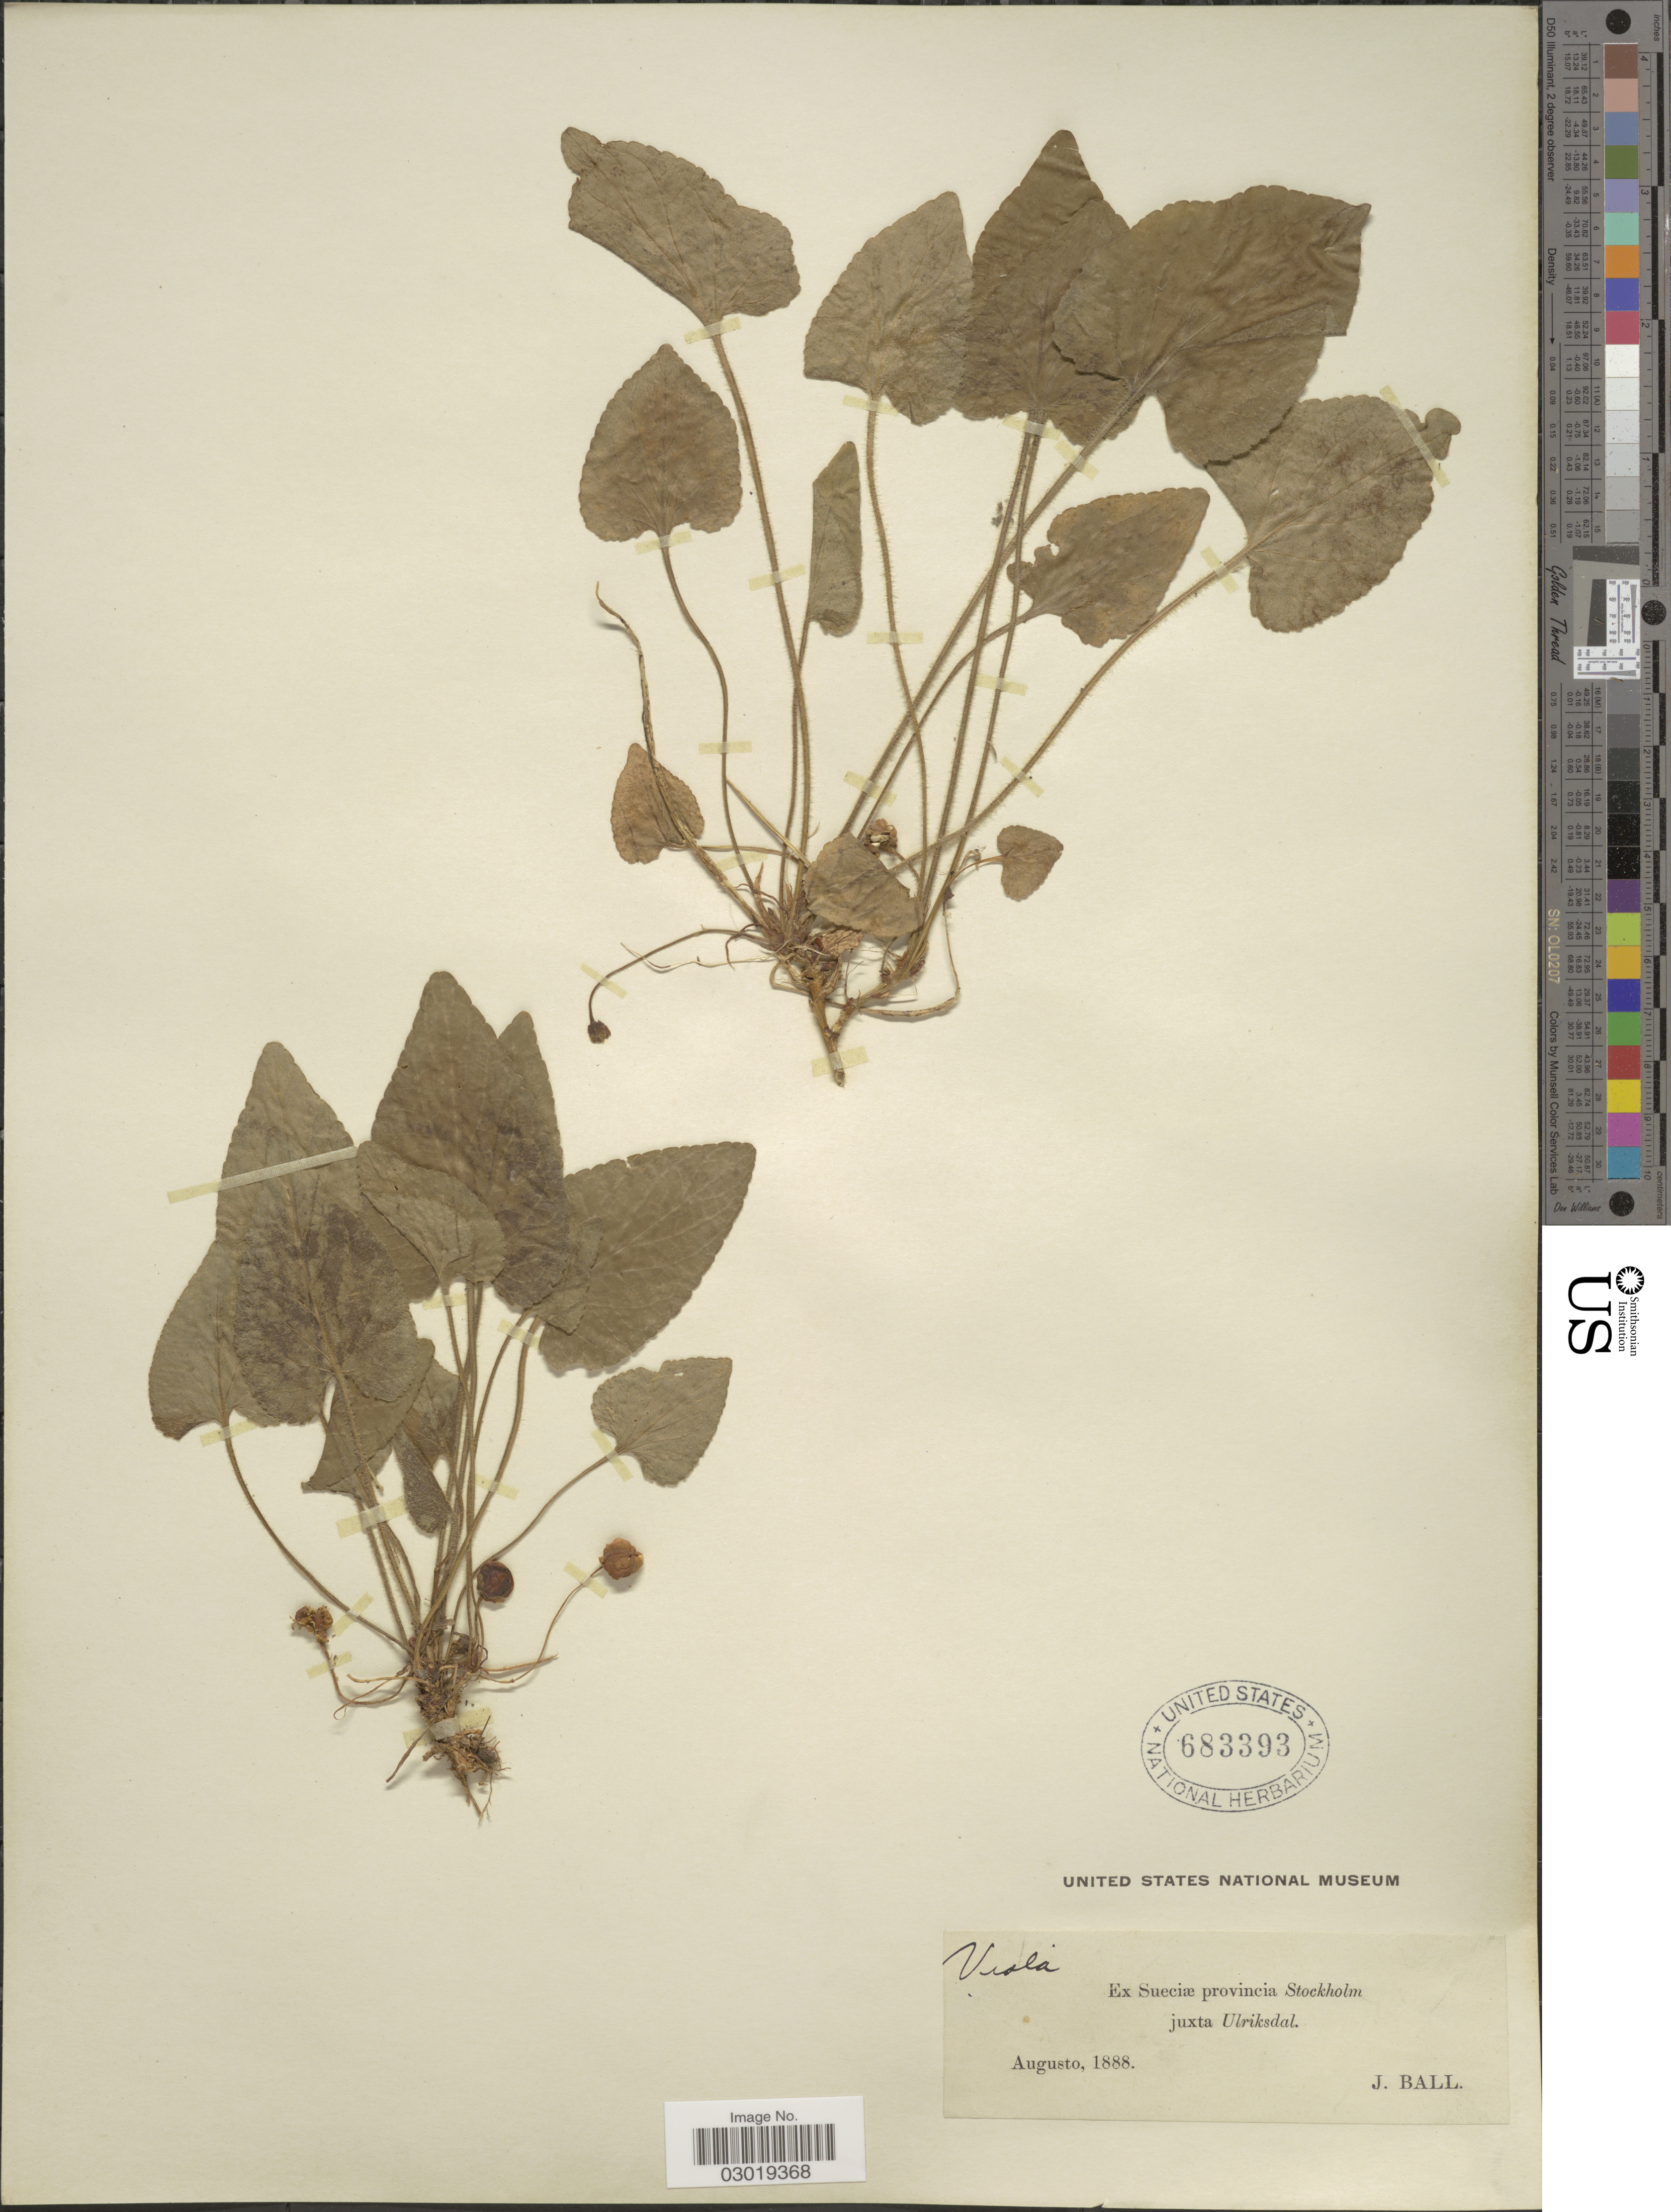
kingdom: Plantae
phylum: Tracheophyta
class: Magnoliopsida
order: Malpighiales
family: Violaceae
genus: Viola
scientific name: Viola sp.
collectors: J. Ball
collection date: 1888-08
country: Sweden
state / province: Stockholm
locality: Sueciæ provincia Stockholm juxta Ulriksdal.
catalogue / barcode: US 683393